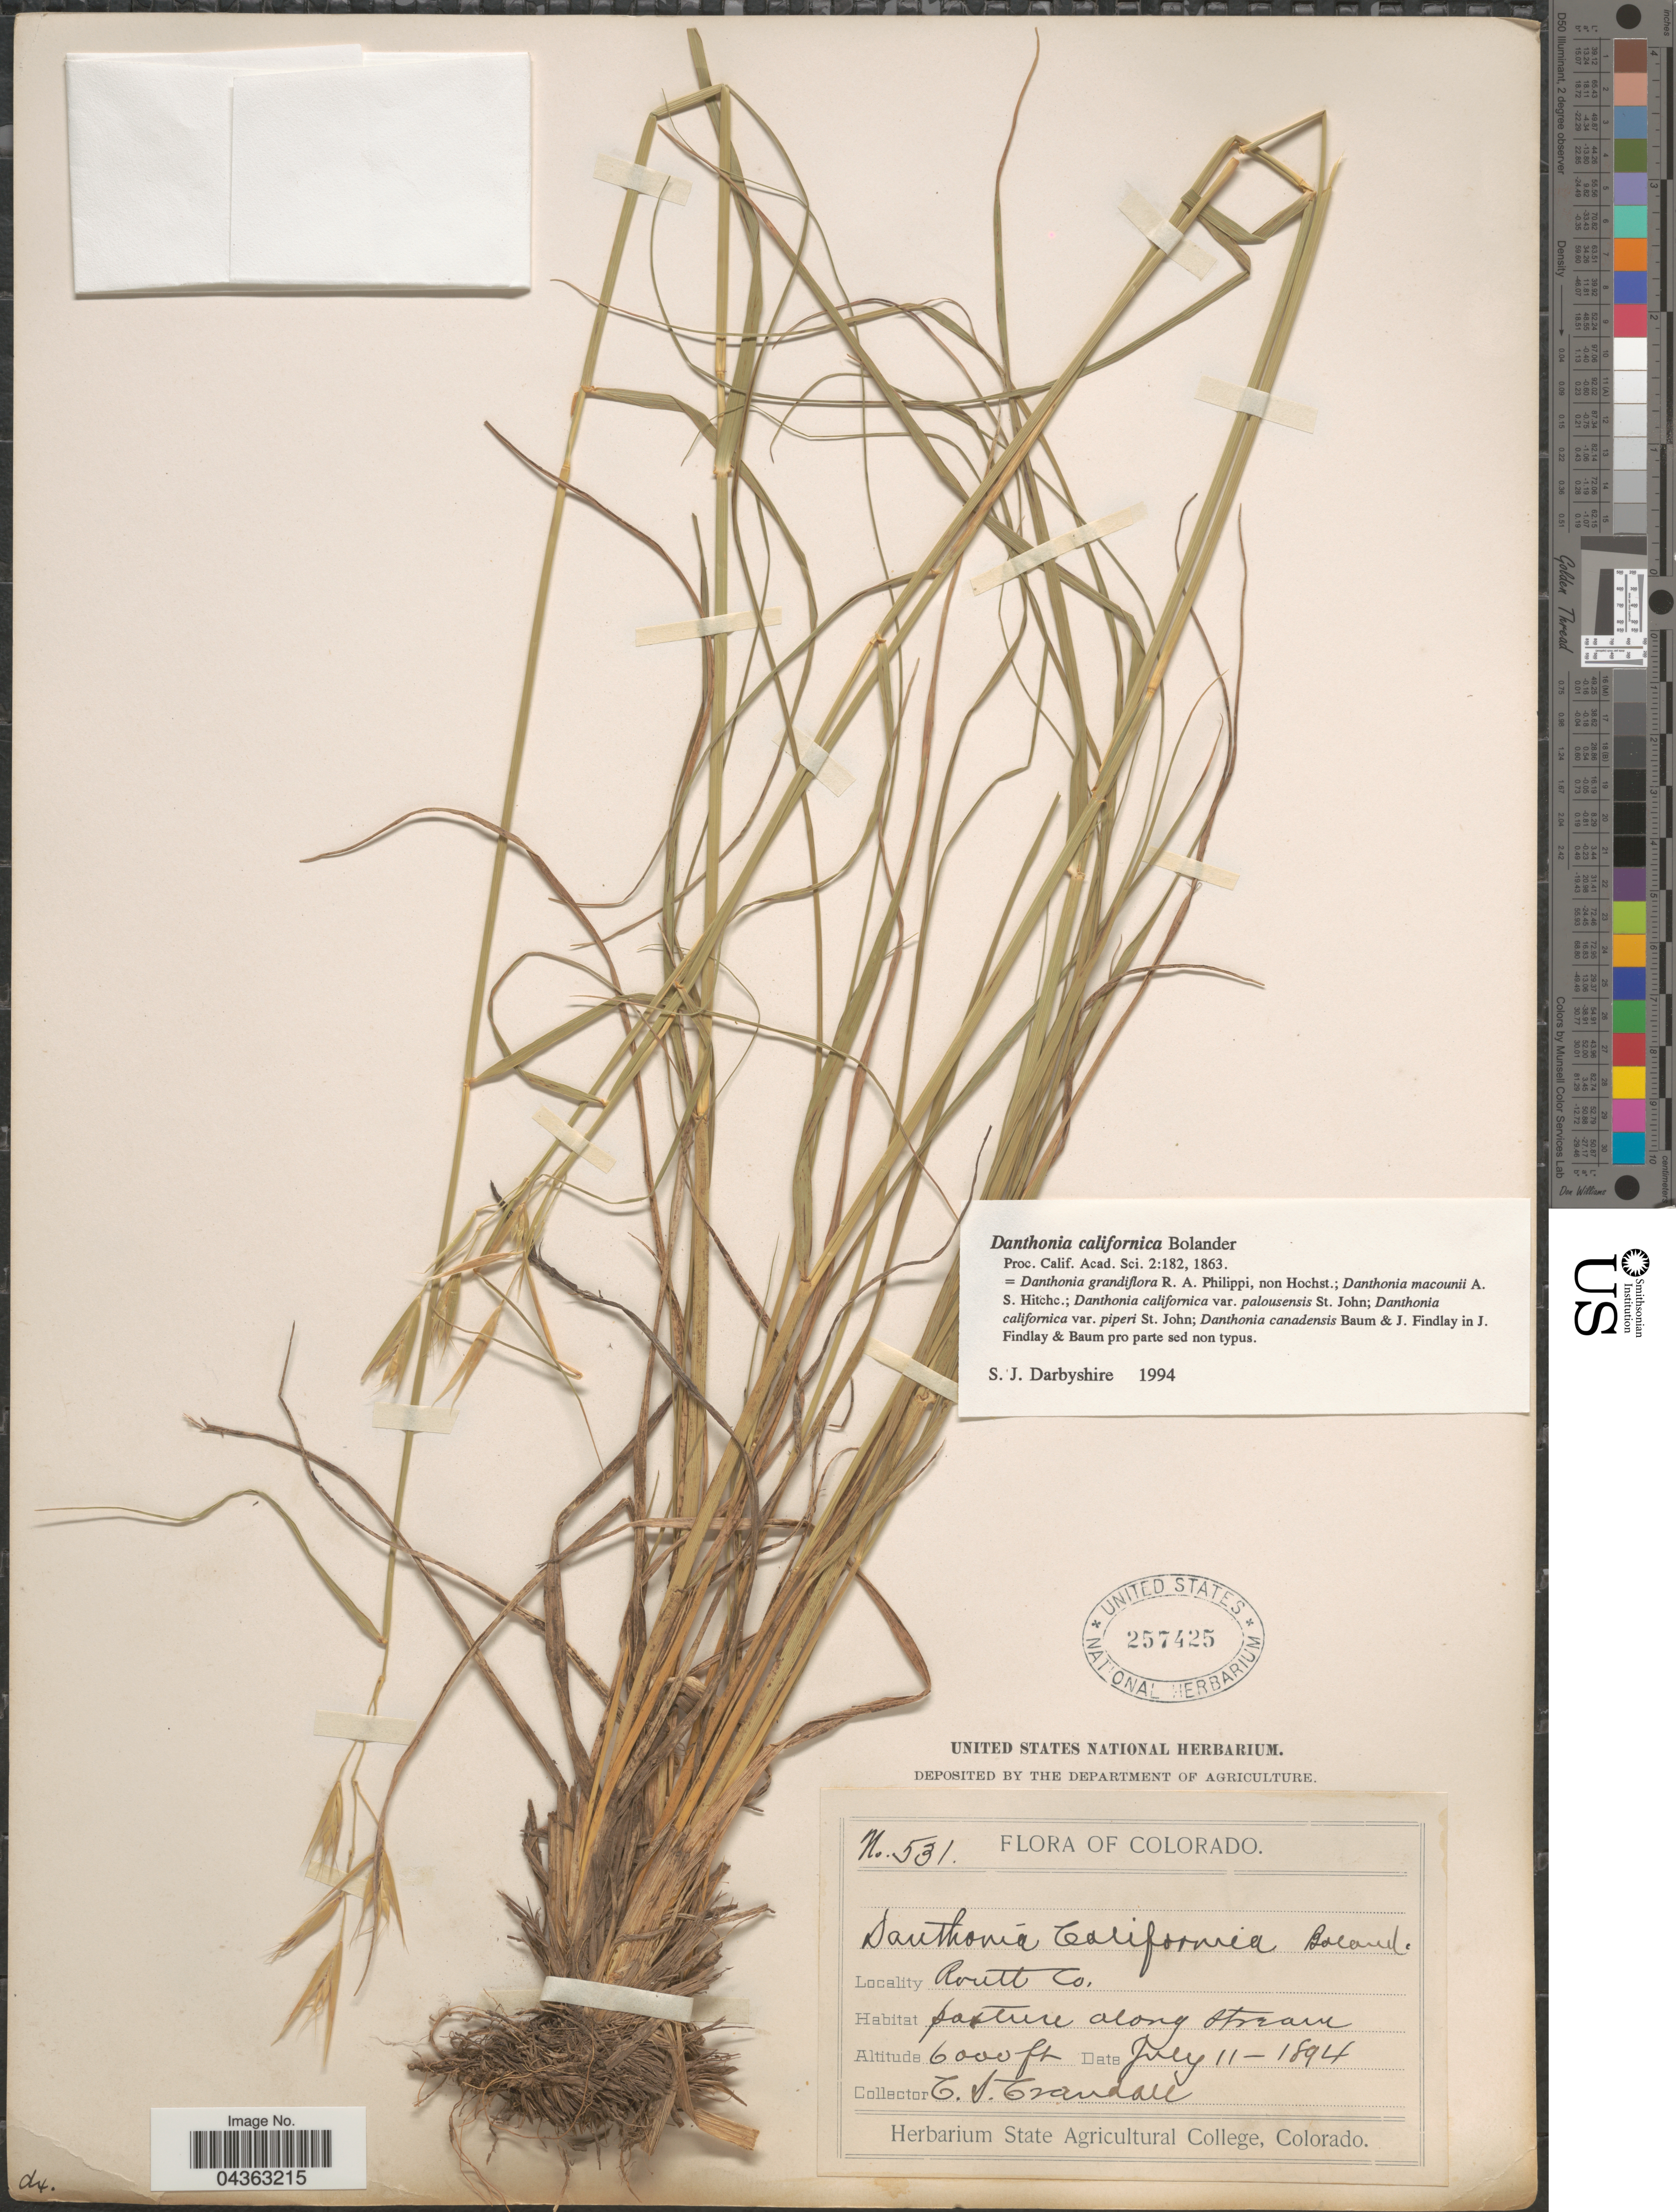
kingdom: Plantae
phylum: Tracheophyta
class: Liliopsida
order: Poales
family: Poaceae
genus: Danthonia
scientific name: Danthonia californica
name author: Bol.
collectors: C. Crandall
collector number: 531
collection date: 1894-07-11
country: United States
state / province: Colorado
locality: Routt Co.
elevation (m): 1829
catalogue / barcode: US 257425